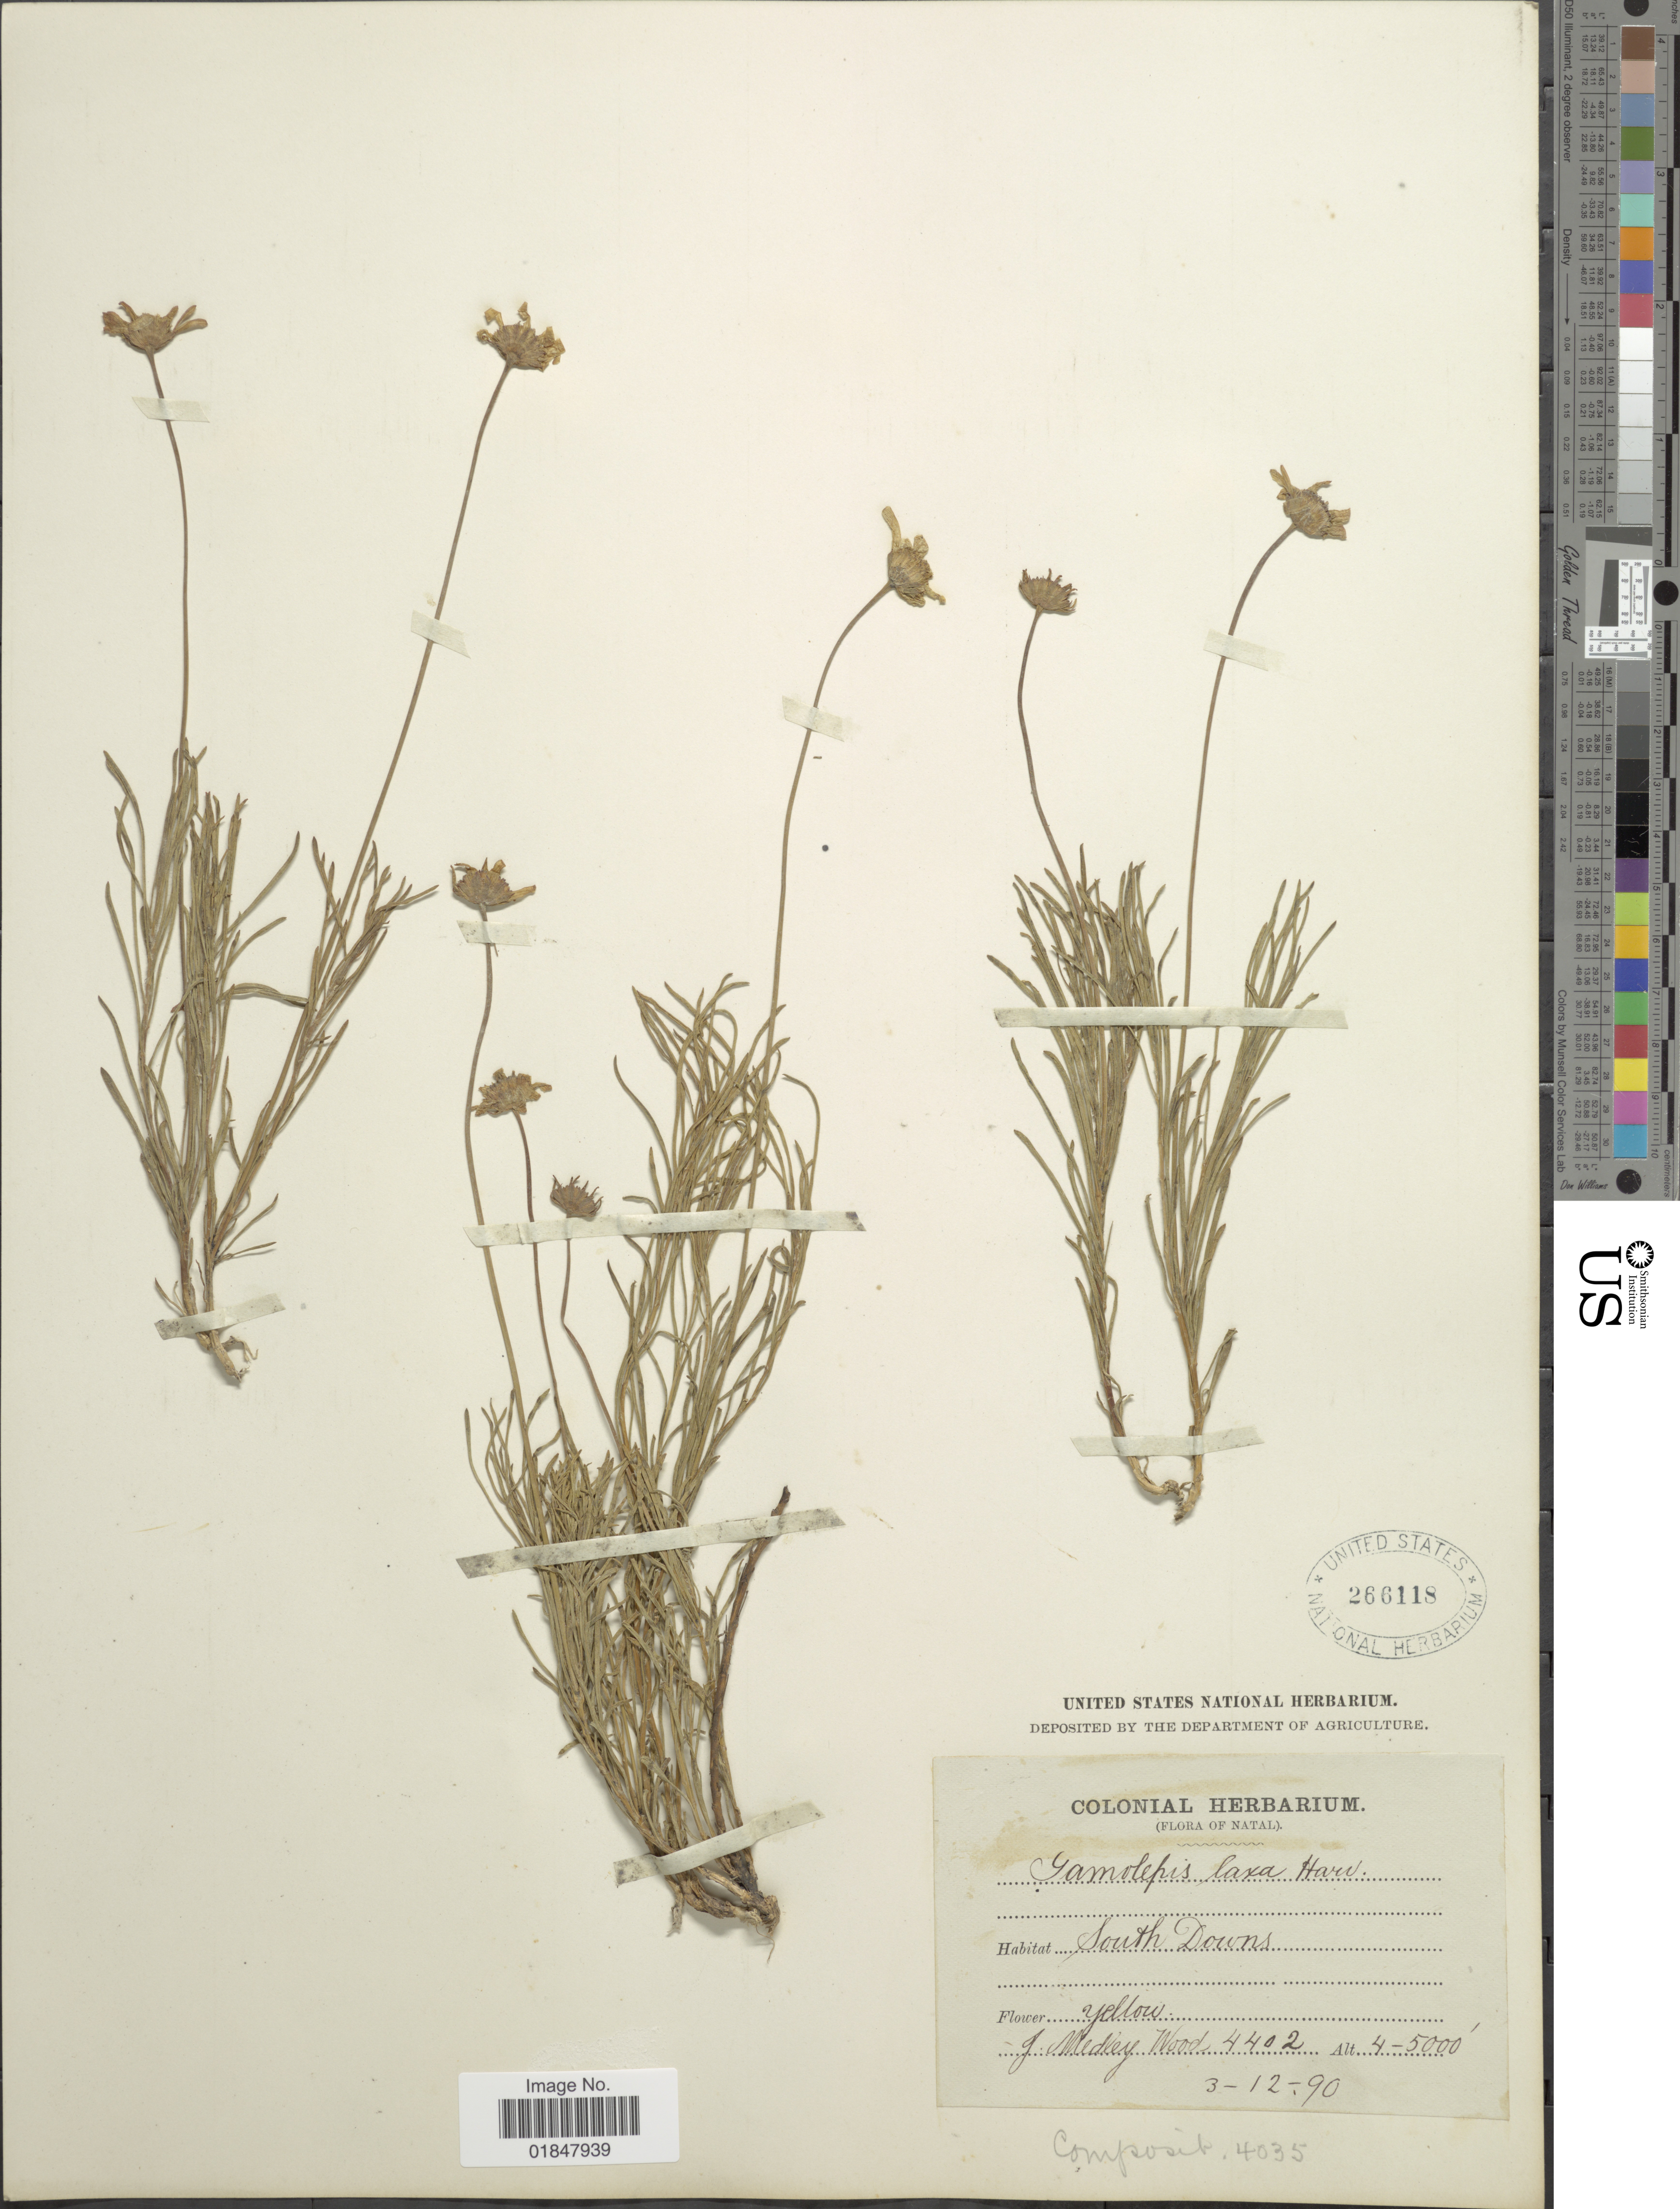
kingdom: Plantae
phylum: Tracheophyta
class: Magnoliopsida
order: Asterales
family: Asteraceae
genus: Euryops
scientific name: Euryops laxus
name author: (Harv.) Burtt Davy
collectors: J. Medley Wood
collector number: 4402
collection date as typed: Transcribed d/m/y: 3/12/90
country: South Africa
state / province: KwaZulu-Natal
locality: South Downs, Natal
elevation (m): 1219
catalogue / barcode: US 266118